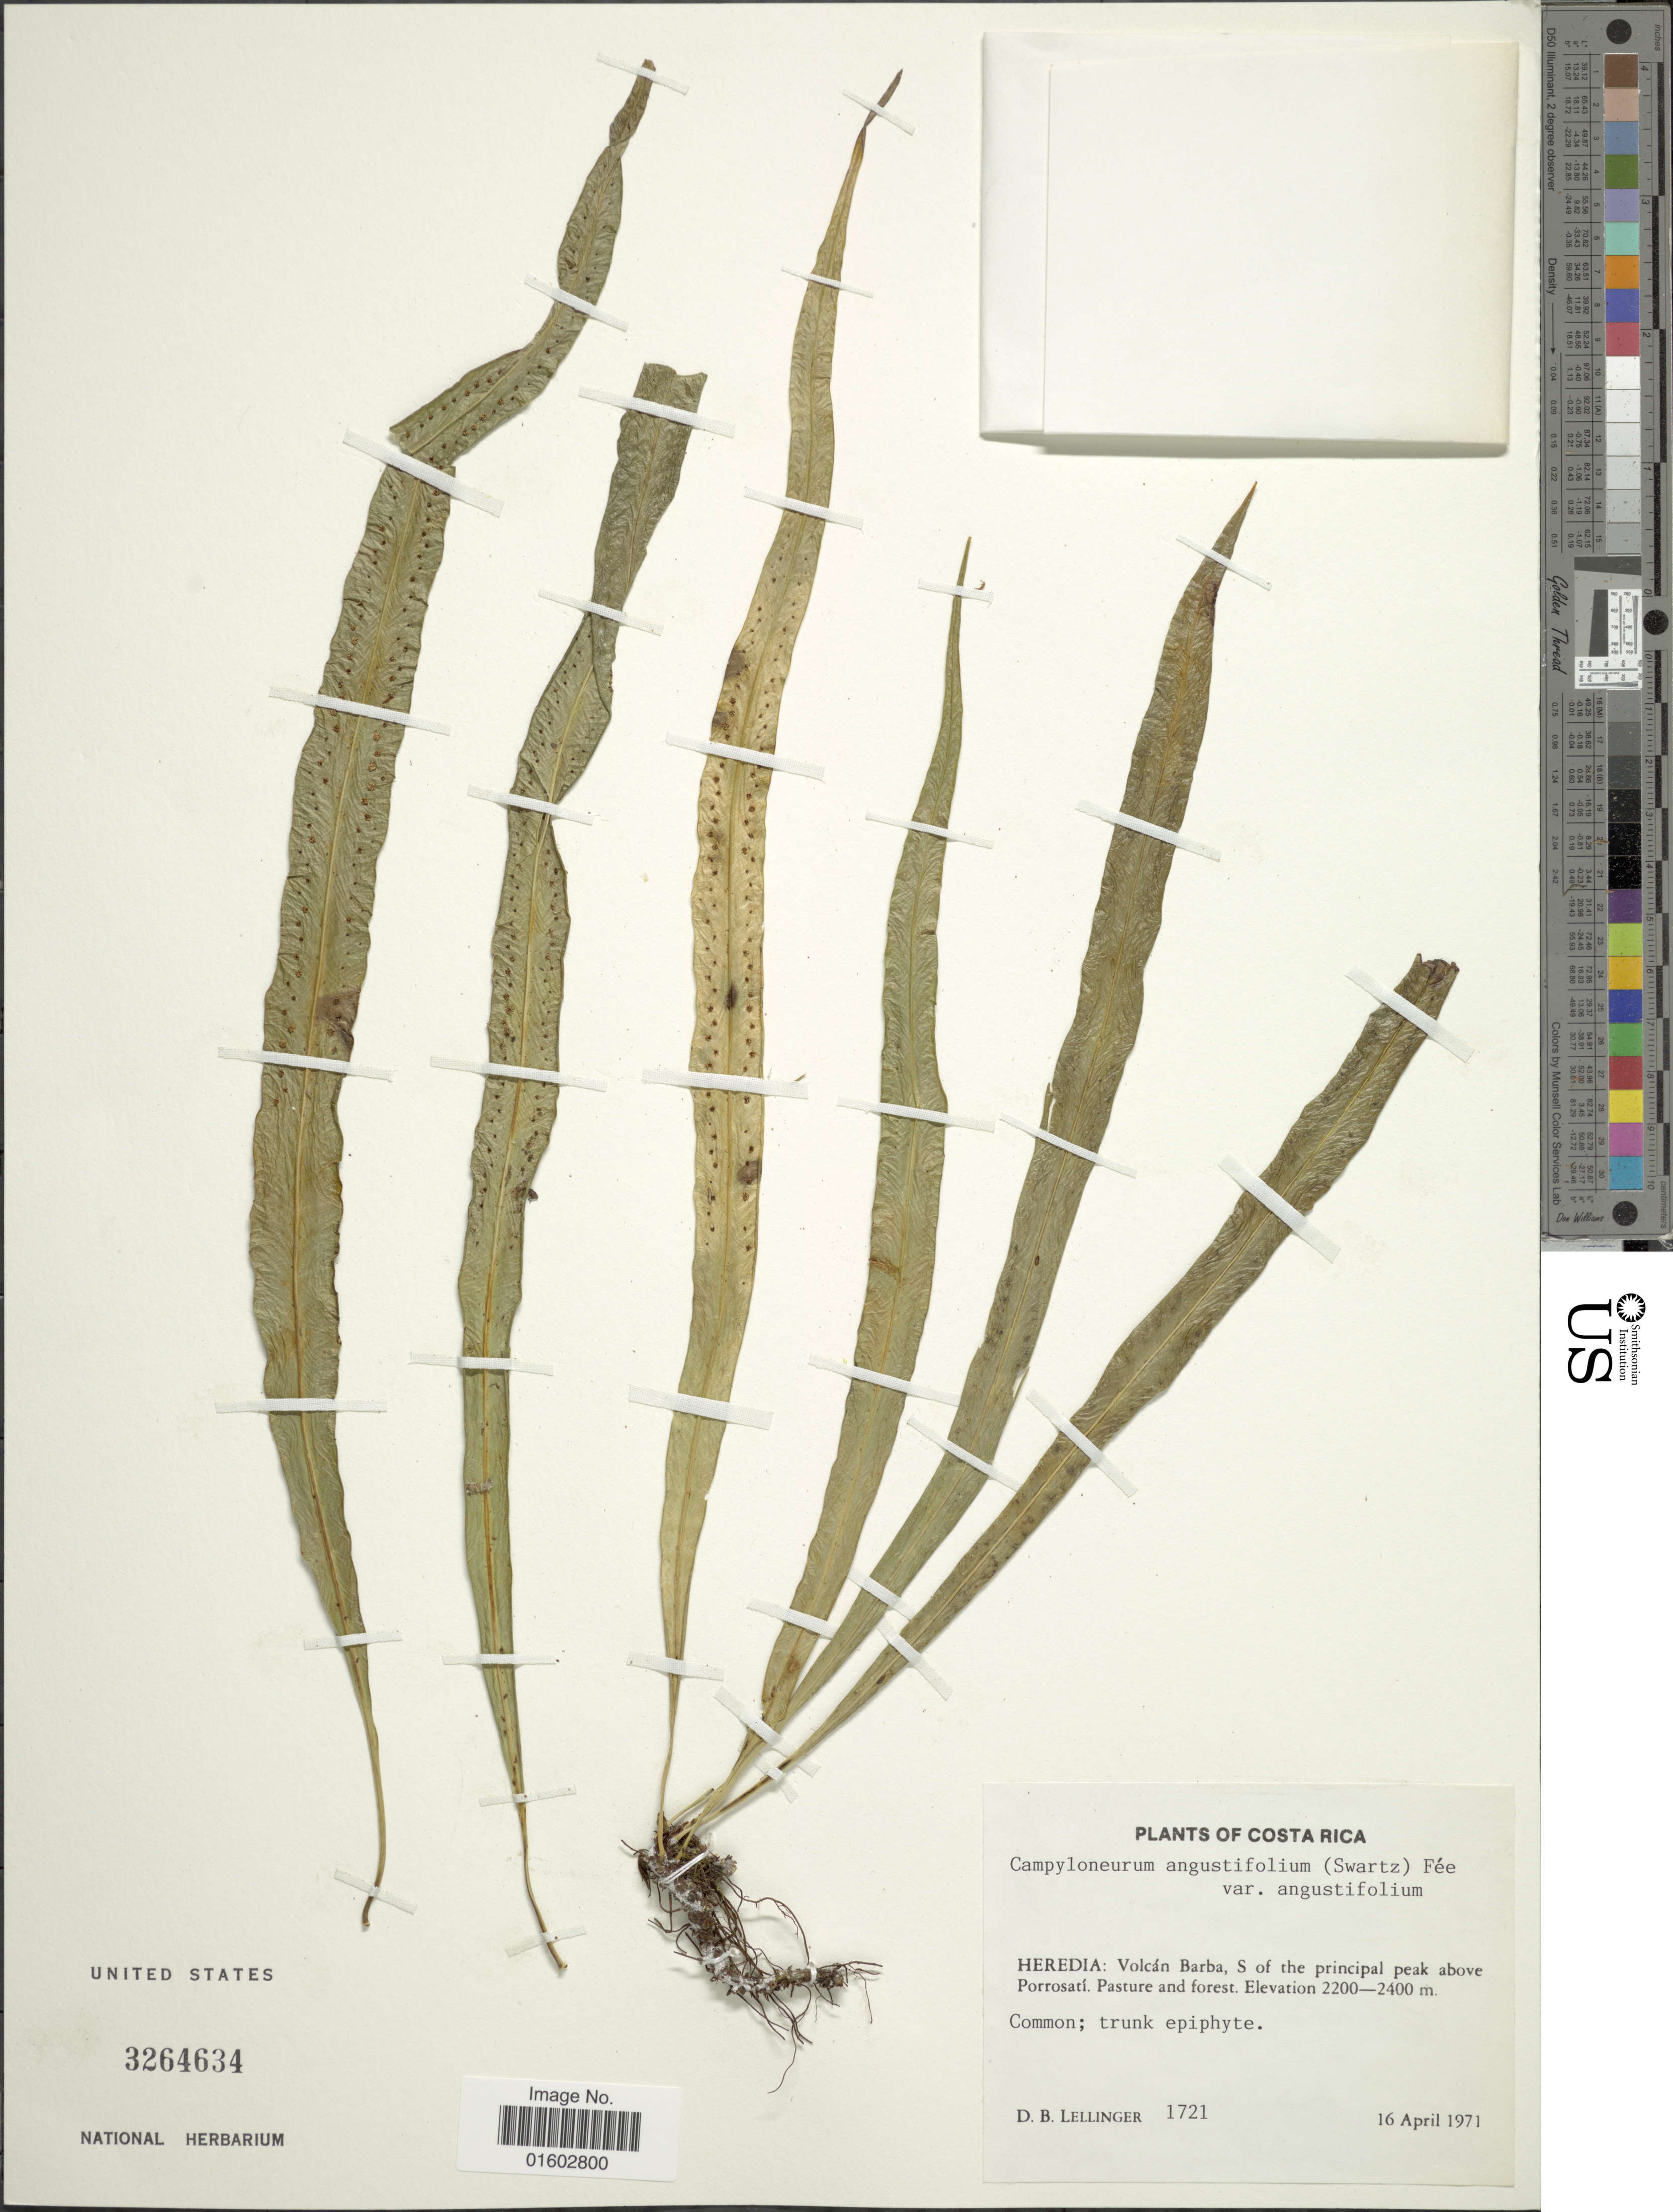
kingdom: Plantae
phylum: Tracheophyta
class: Polypodiopsida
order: Polypodiales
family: Polypodiaceae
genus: Campyloneurum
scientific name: Campyloneurum angustifolium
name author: (Sw.) Fée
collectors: D. B. Lellinger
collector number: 1721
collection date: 1971-04-16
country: Costa Rica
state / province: Heredia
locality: Volcan Barva, S. of principal peak above Porrosati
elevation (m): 2200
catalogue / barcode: US 3264634